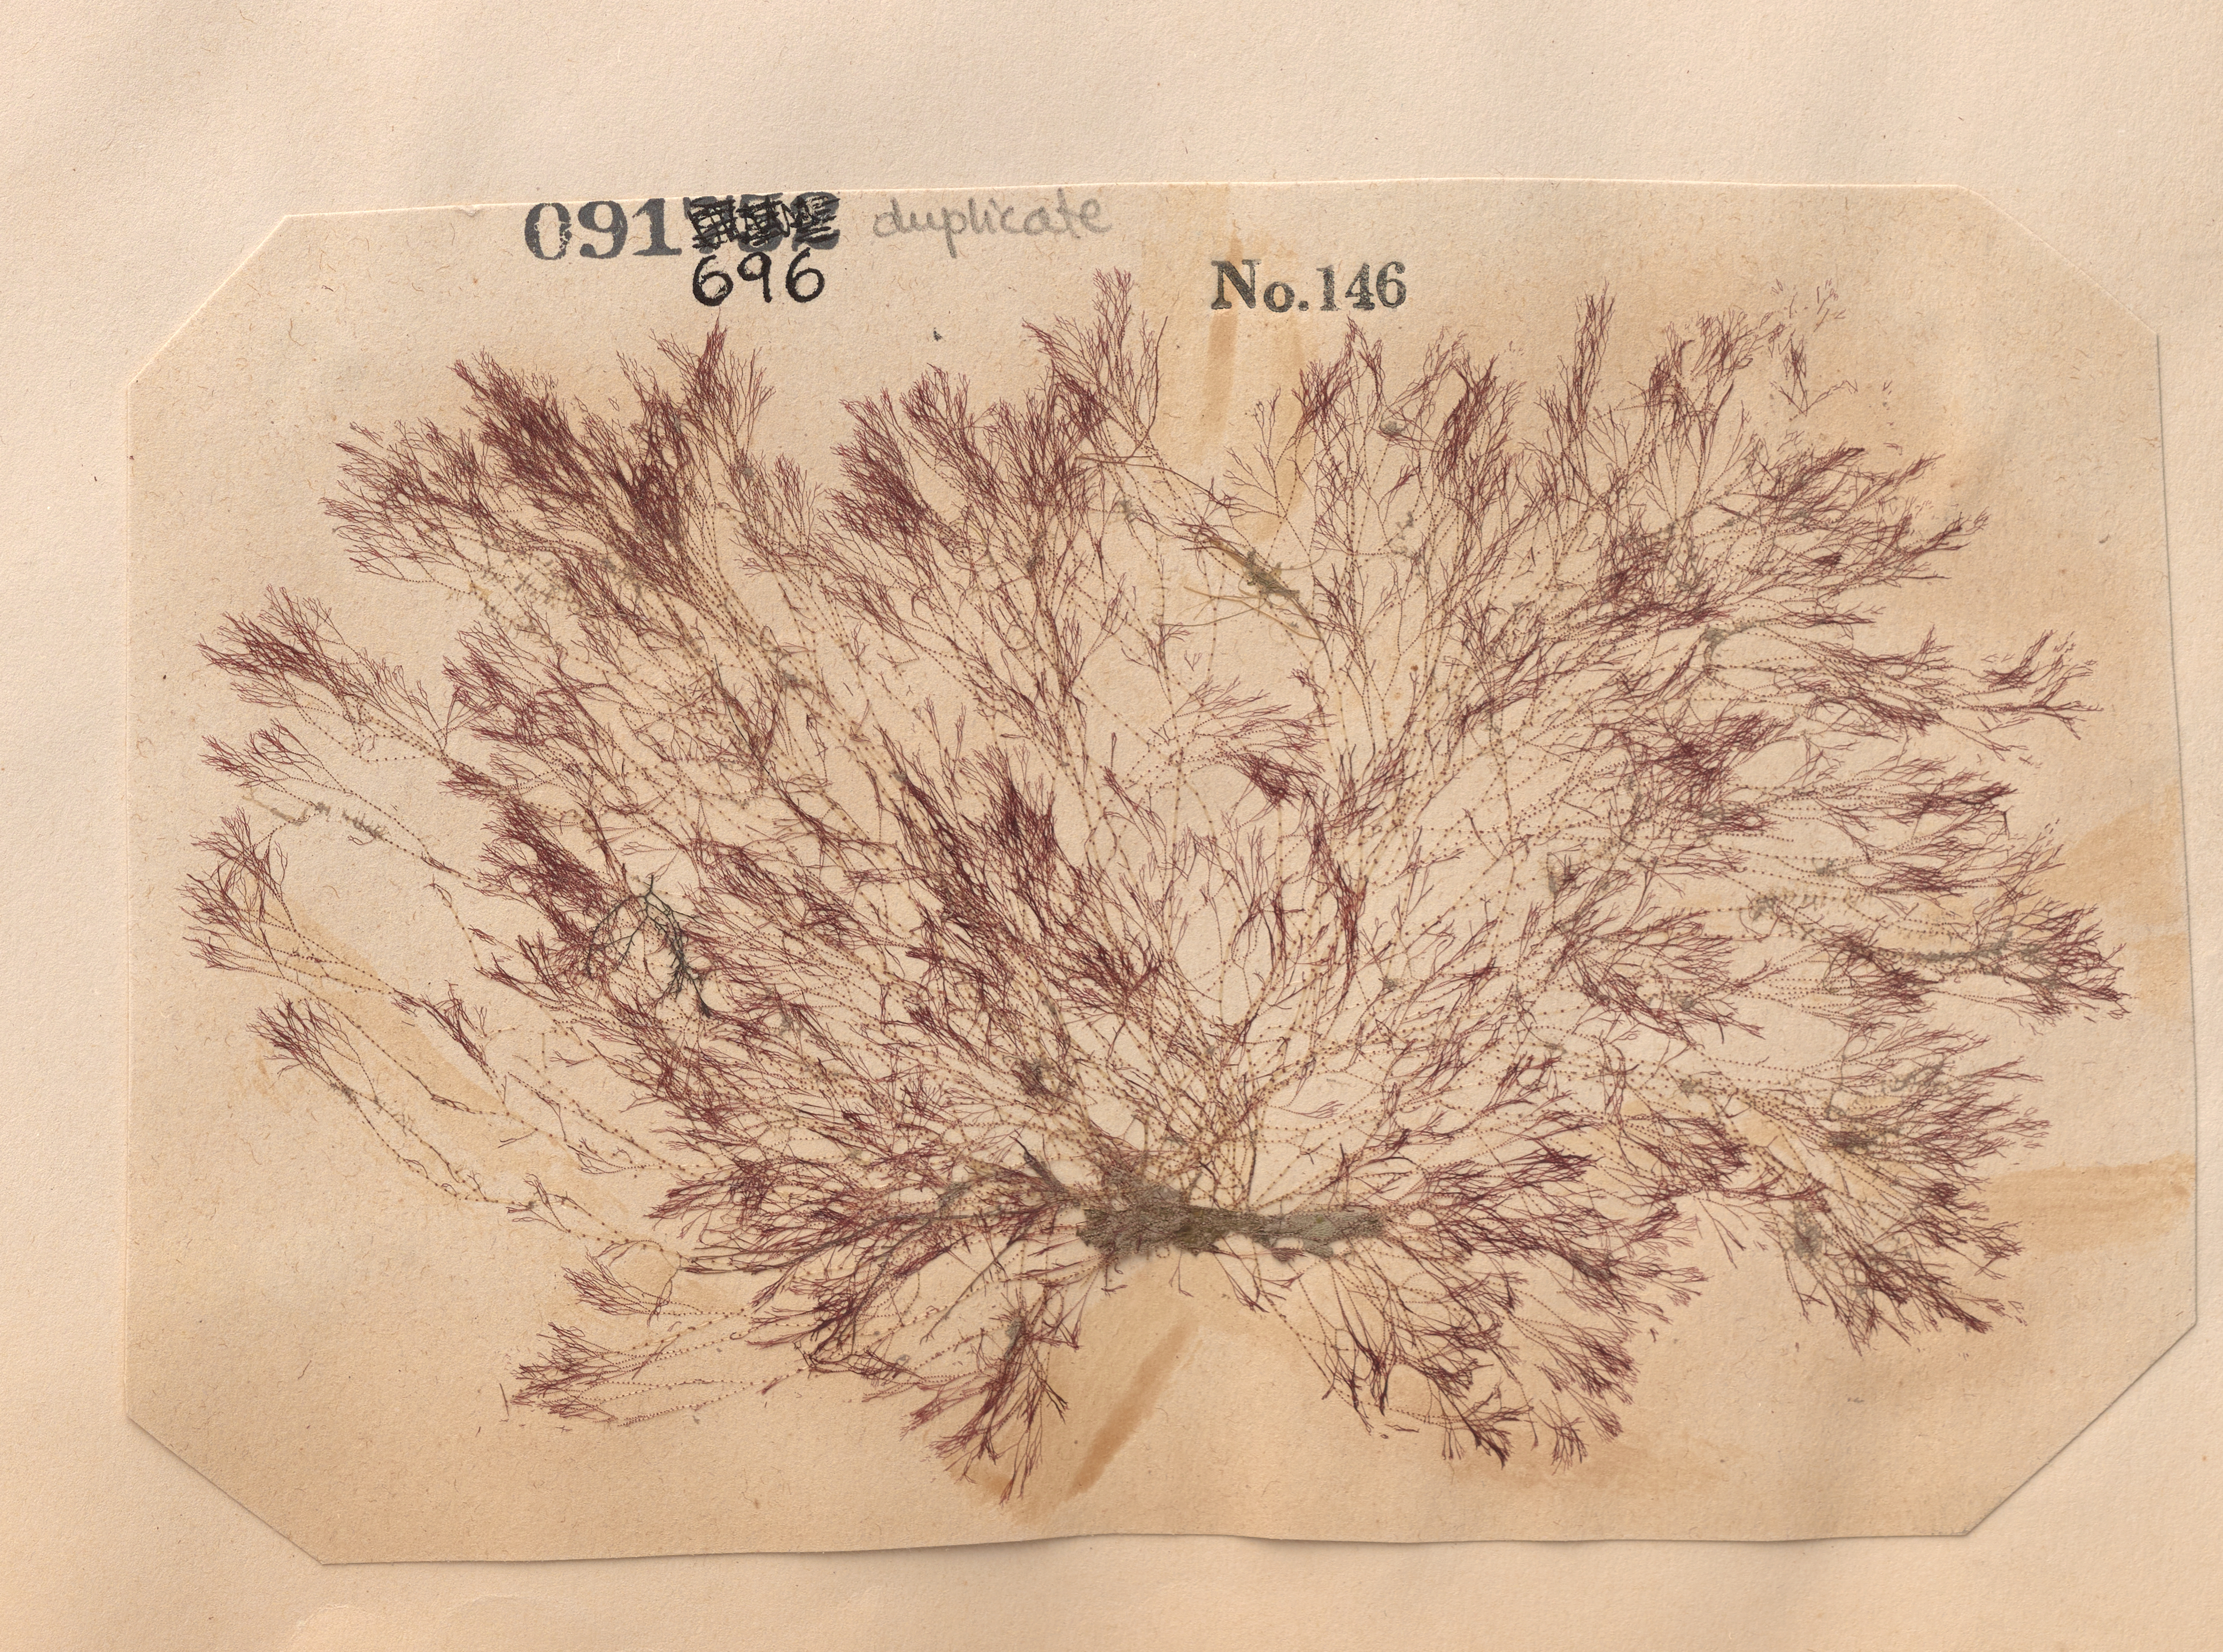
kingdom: Plantae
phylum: Rhodophyta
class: Florideophyceae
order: Ceramiales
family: Ceramiaceae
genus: Ceramium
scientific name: Ceramium diaphanum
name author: (Lightf.) Roth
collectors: C. Durant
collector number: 146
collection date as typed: Sum 1850 AND -- Fal 1850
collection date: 1850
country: United States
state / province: New York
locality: New York Bay and New York Harbor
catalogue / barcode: US 91696